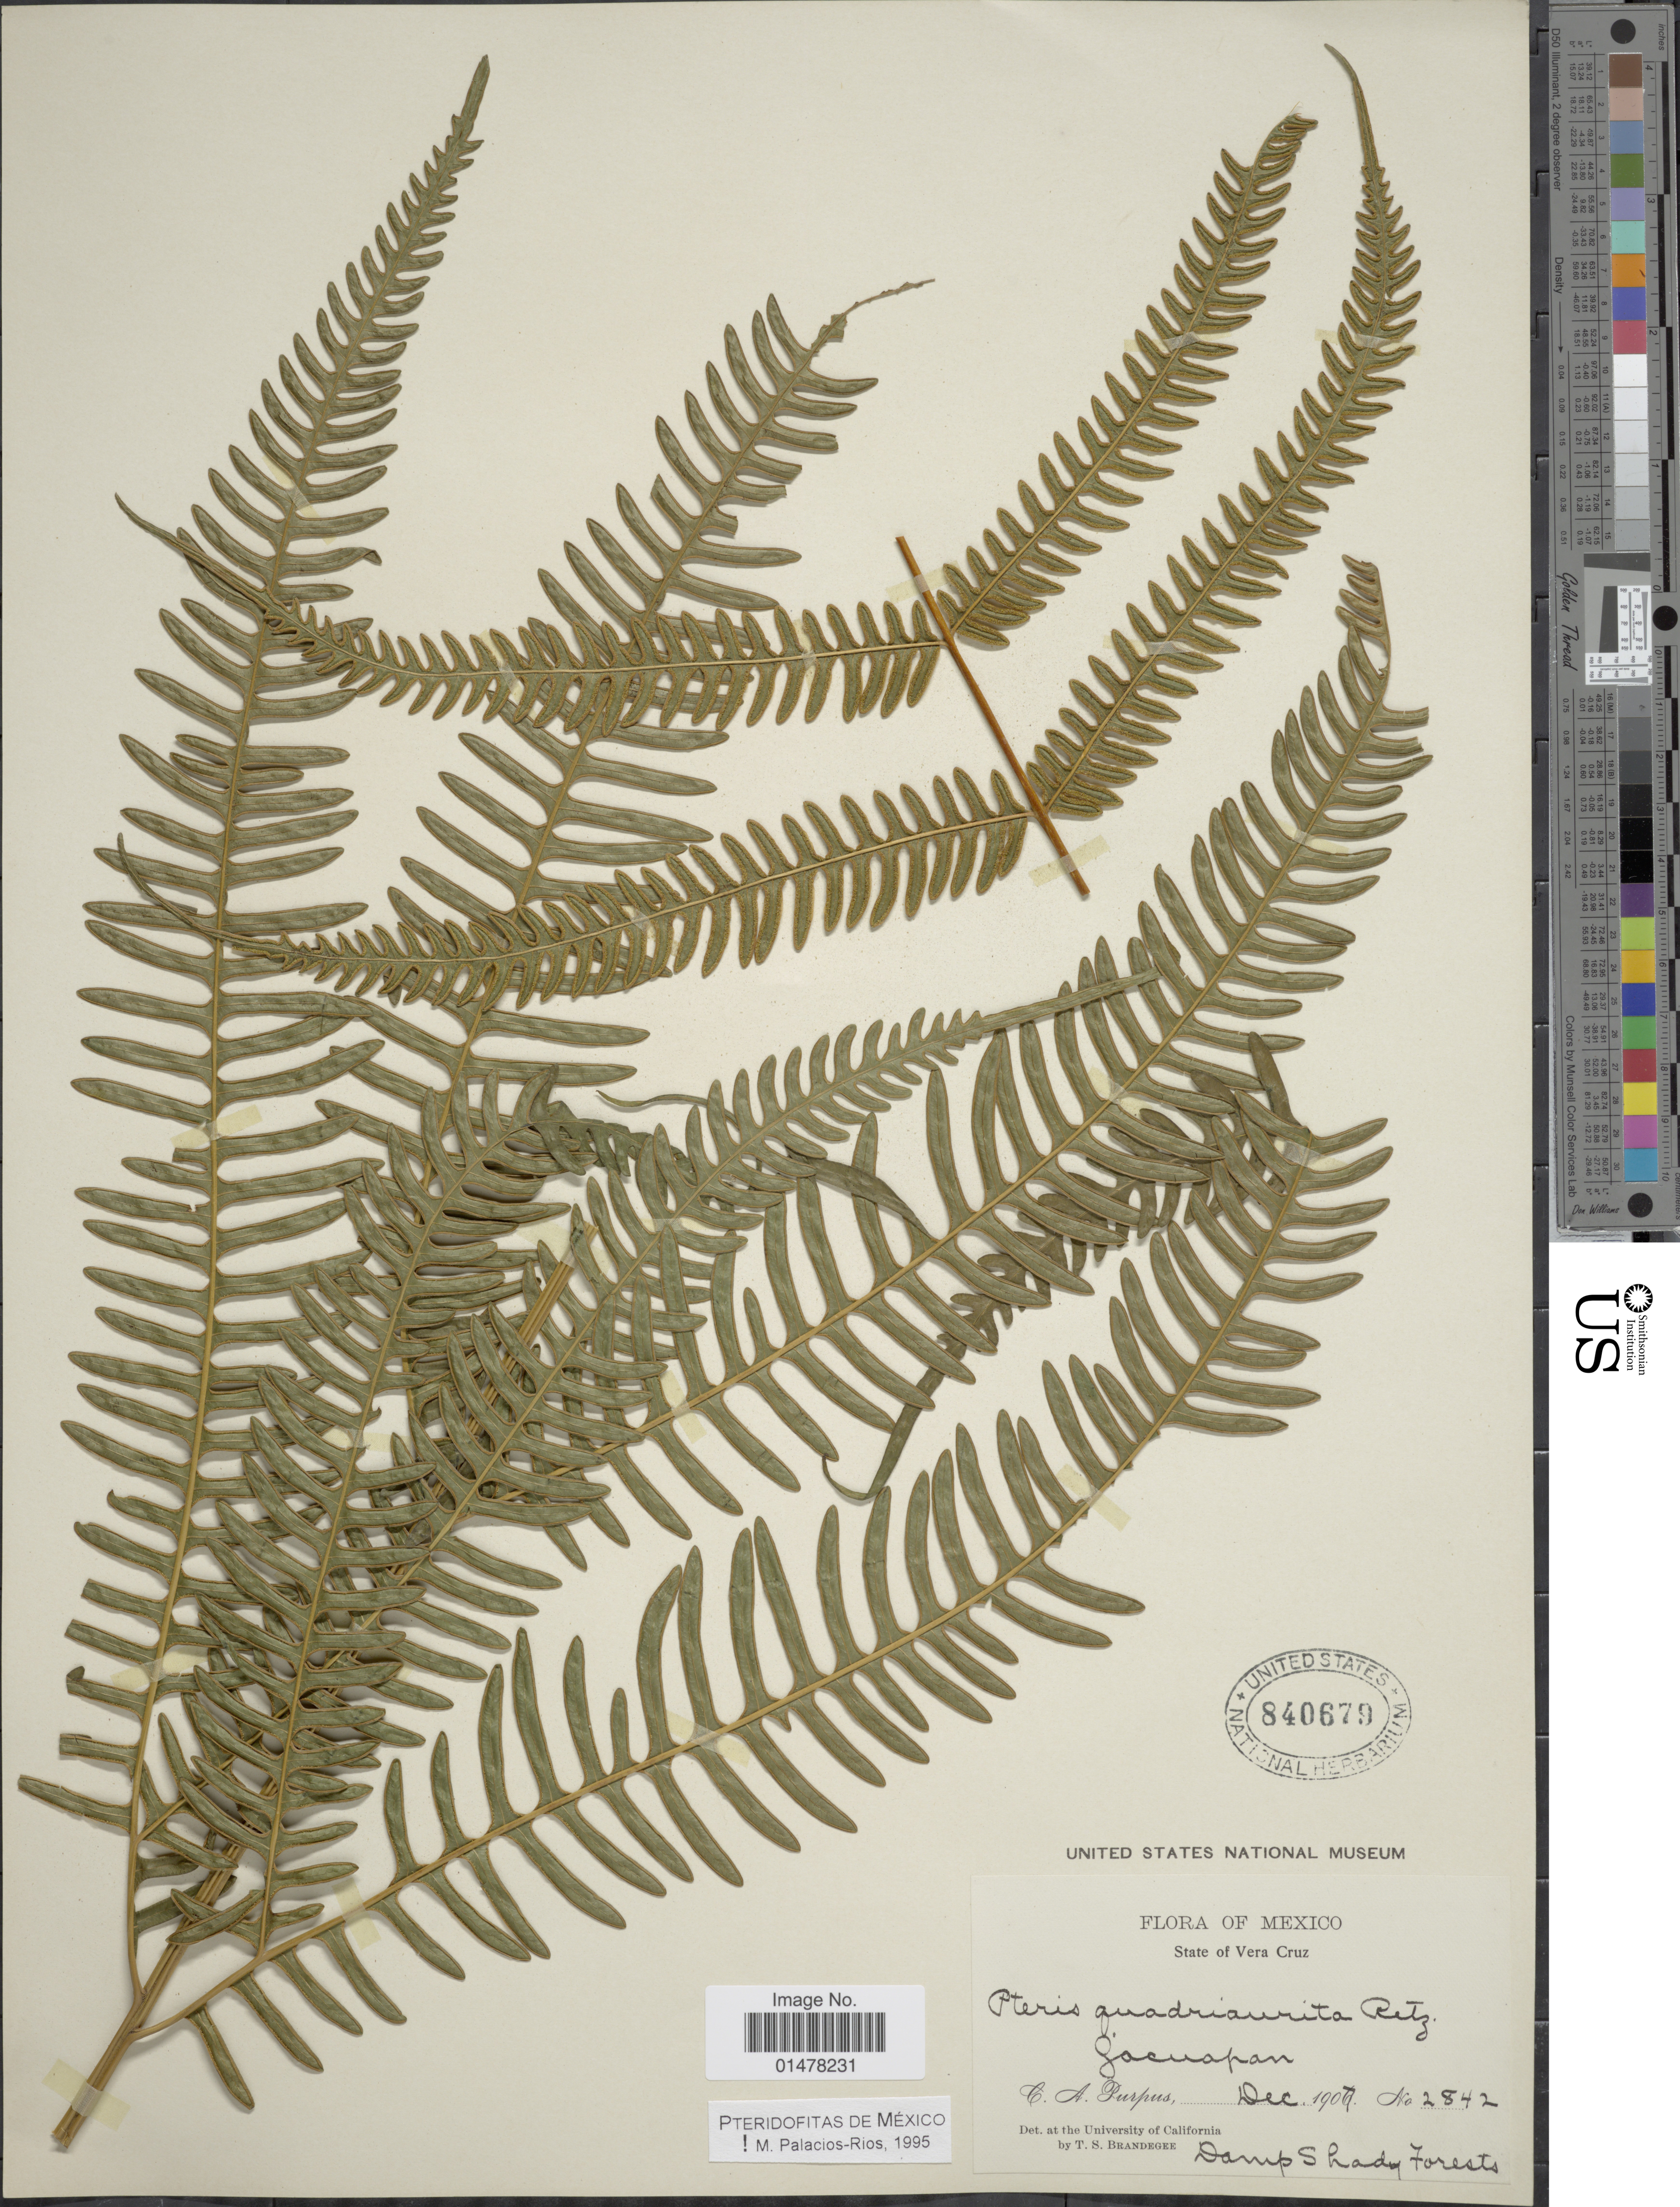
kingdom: Plantae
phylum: Tracheophyta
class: Polypodiopsida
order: Polypodiales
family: Pteridaceae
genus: Pteris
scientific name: Pteris quadriaurita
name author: Retz.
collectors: C. A. Purpus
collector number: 2842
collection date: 1907-12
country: Mexico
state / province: Veracruz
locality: Flora of Mexico, State of Vera Cruz, Zacuapan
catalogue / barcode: US 840679